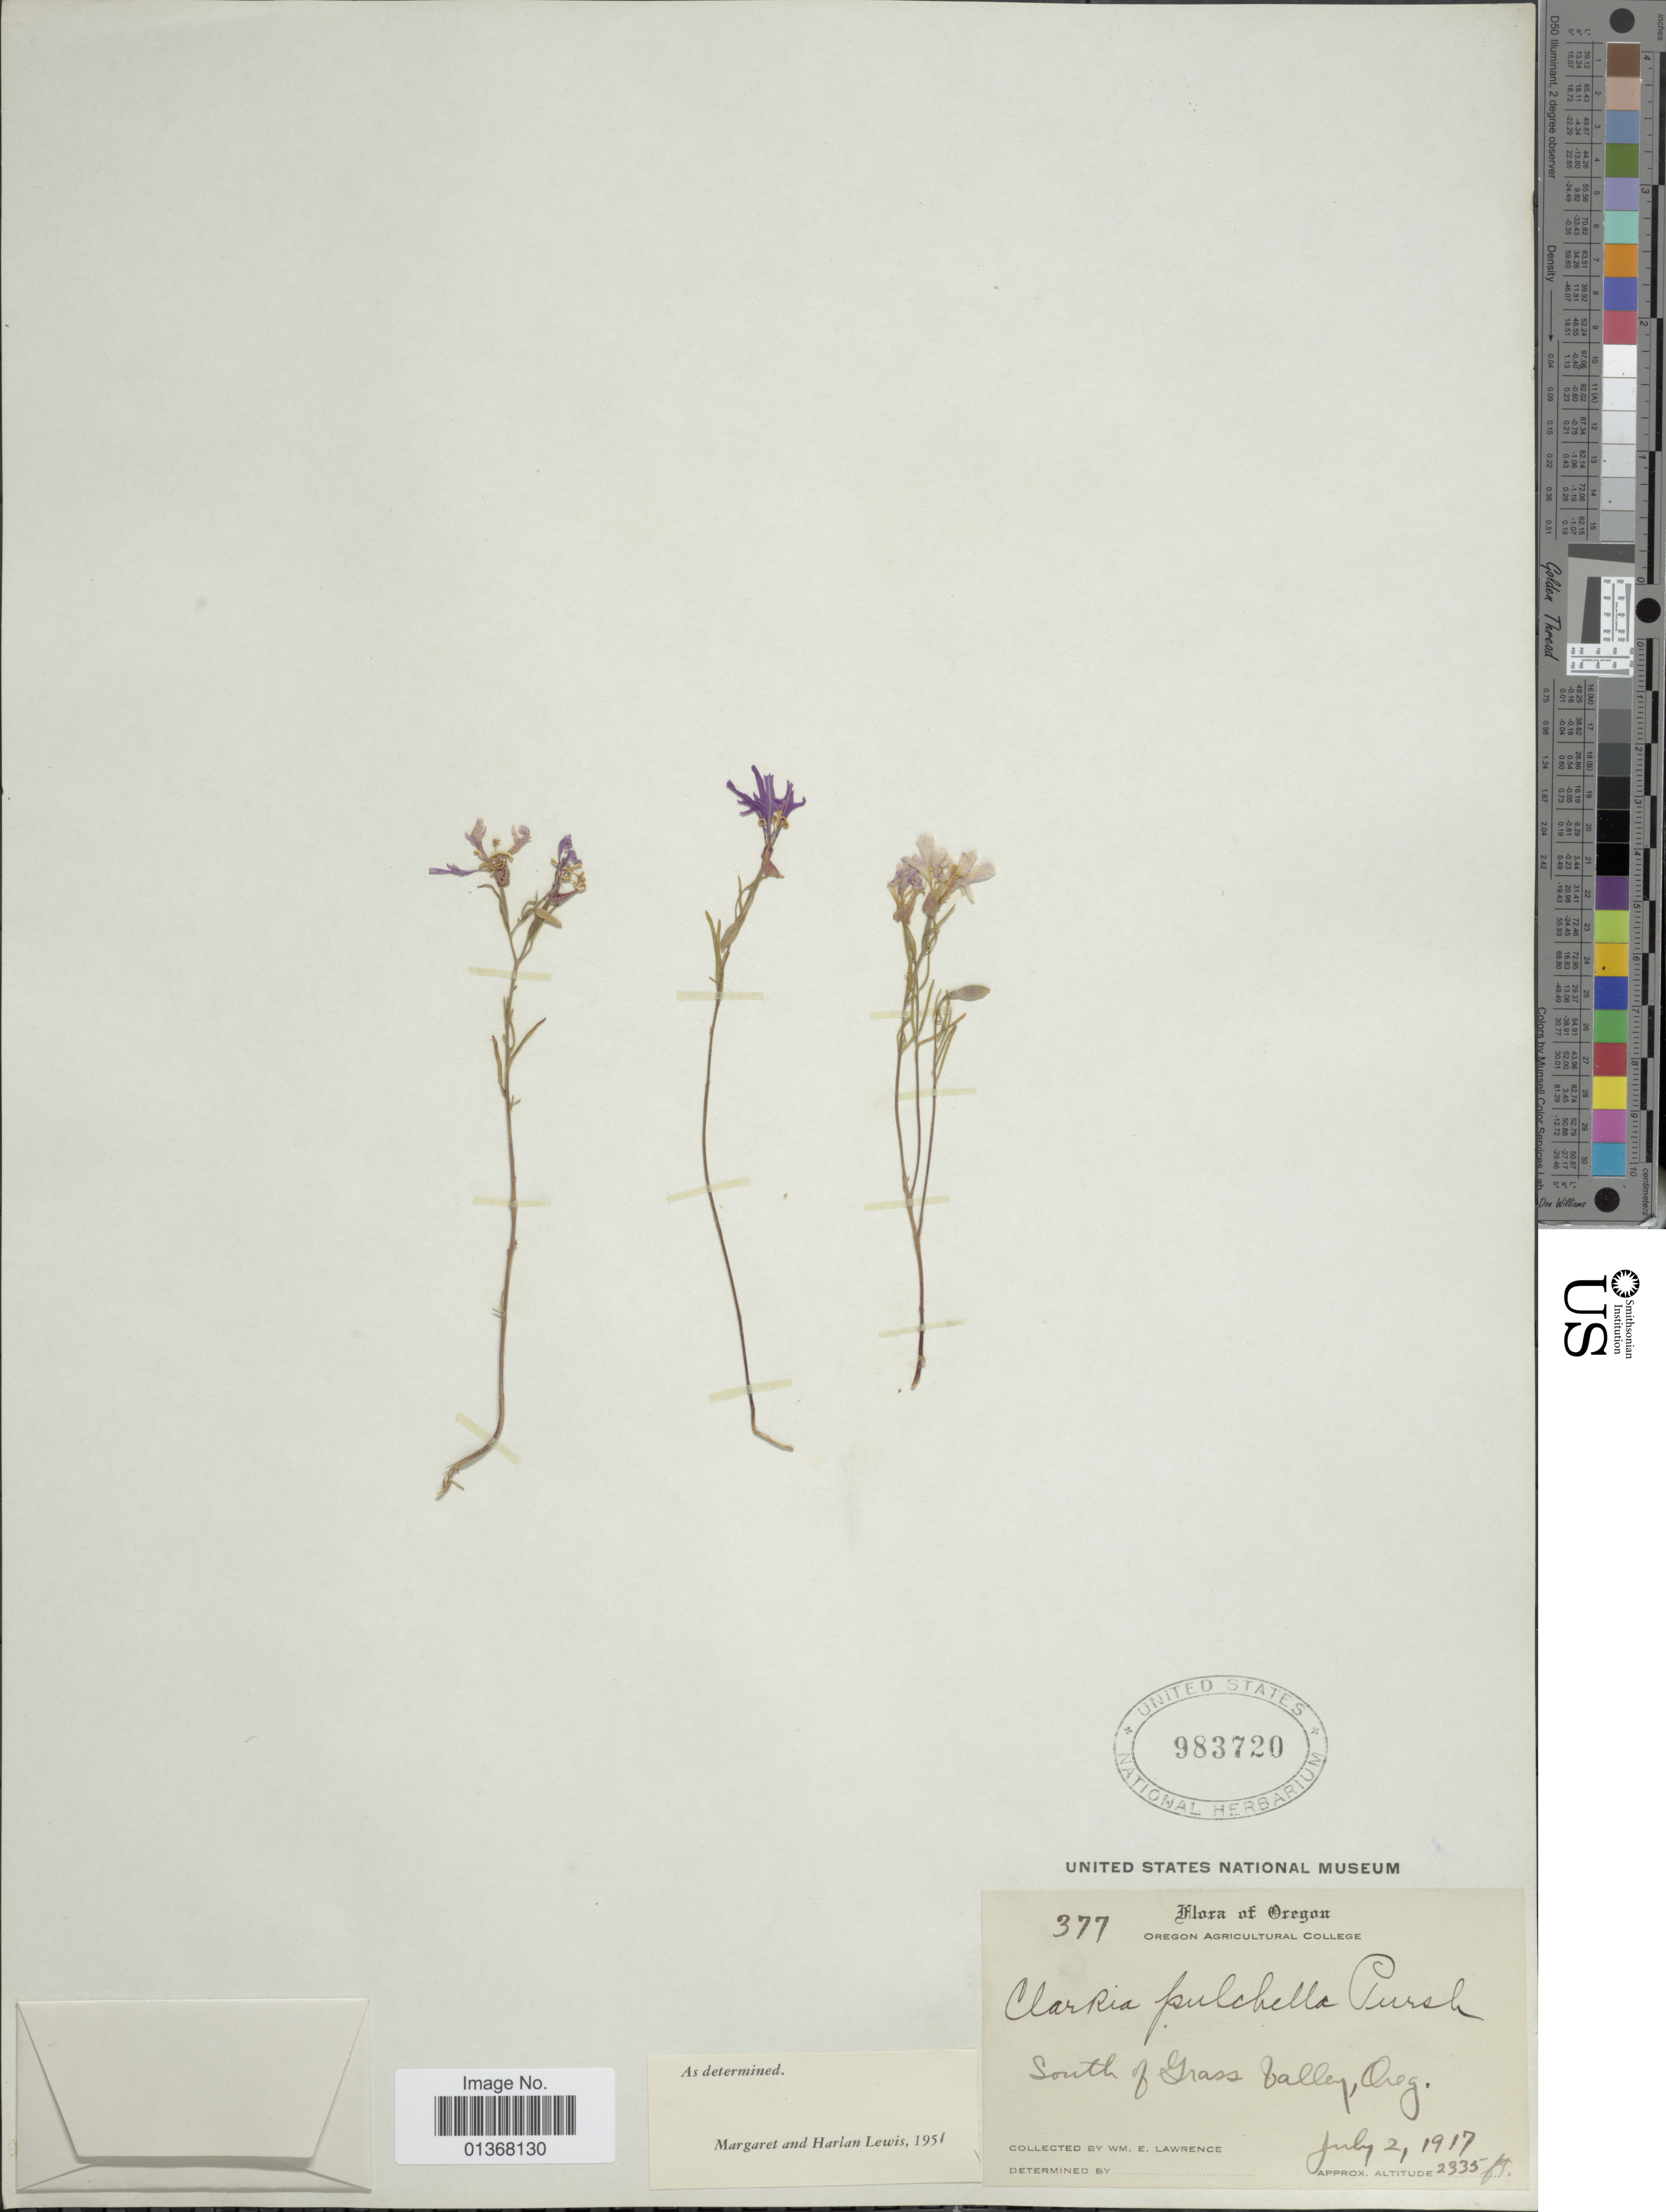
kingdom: Plantae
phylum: Tracheophyta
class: Magnoliopsida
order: Myrtales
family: Onagraceae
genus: Clarkia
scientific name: Clarkia pulchella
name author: Pursh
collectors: W. Lawrence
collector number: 377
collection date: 1917-07-02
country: United States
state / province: Oregon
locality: South of Grass Valley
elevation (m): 712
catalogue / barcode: US 983720